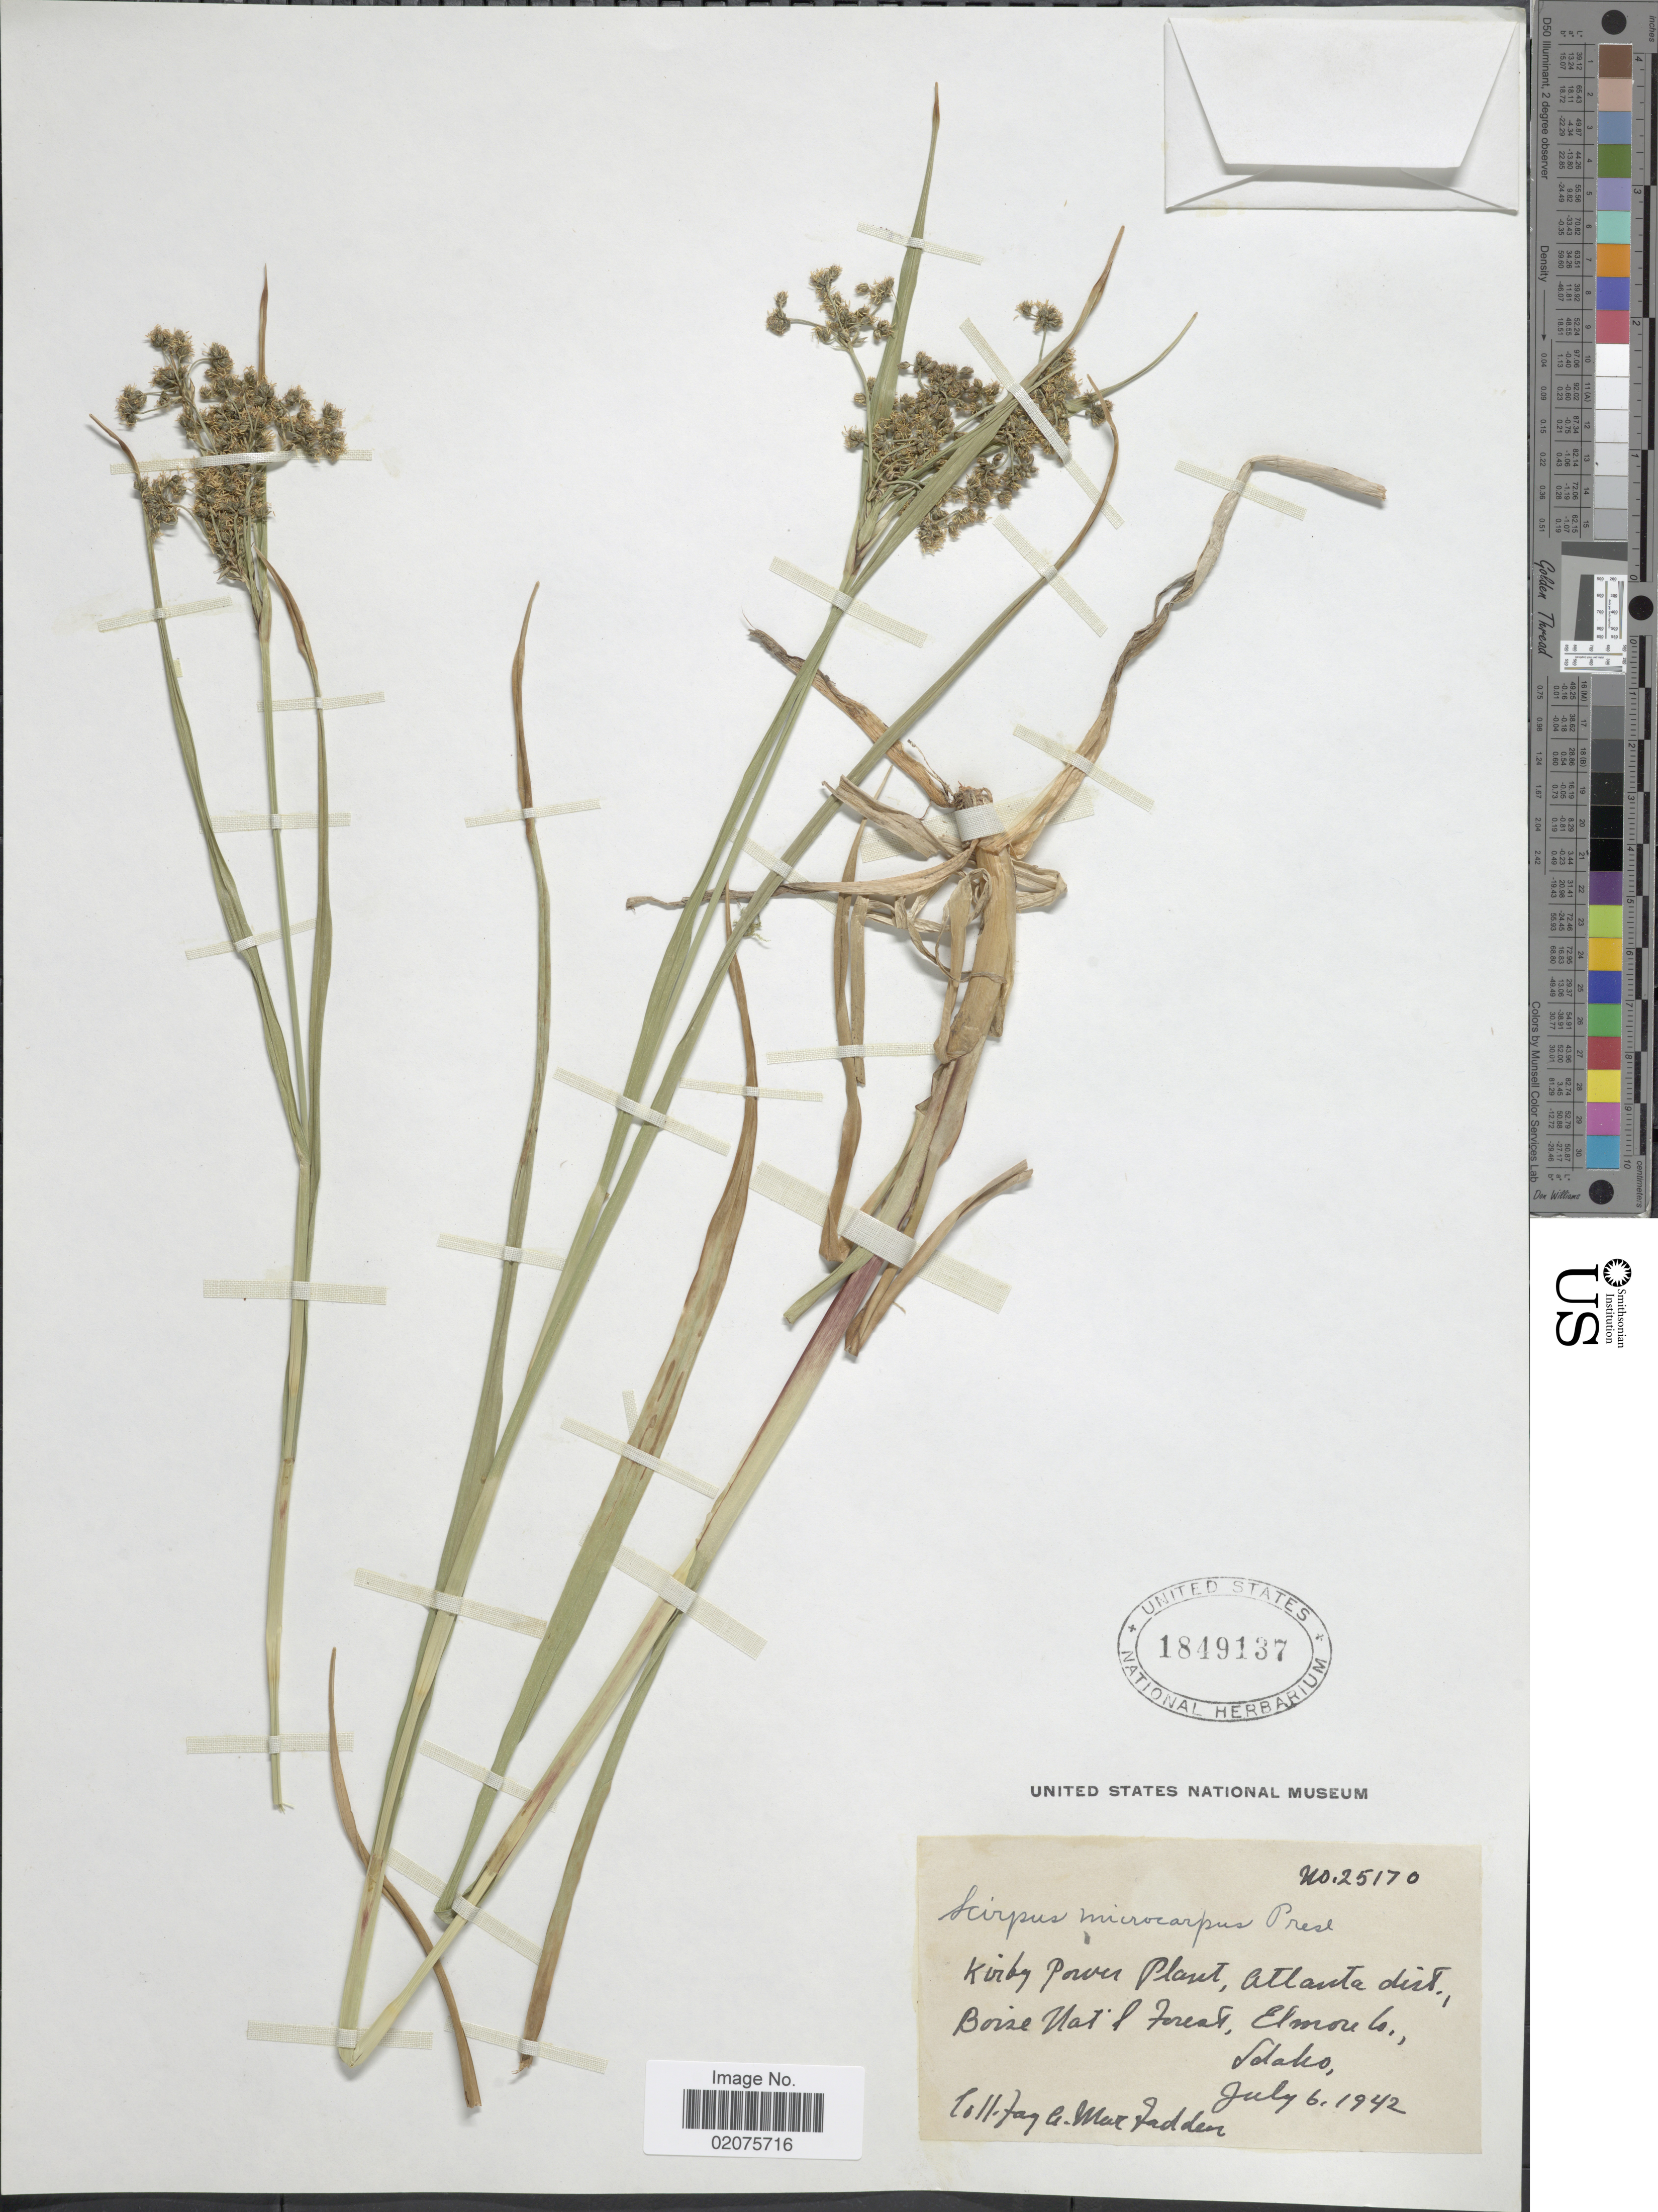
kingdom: Plantae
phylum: Tracheophyta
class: Liliopsida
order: Poales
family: Cyperaceae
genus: Scirpus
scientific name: Scirpus microcarpus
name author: J. Presl & C. Presl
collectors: F. MacFadden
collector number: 25170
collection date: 1942-07-06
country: United States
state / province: Idaho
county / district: Elmore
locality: Boise Nat'l Forest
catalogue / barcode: US 1849137